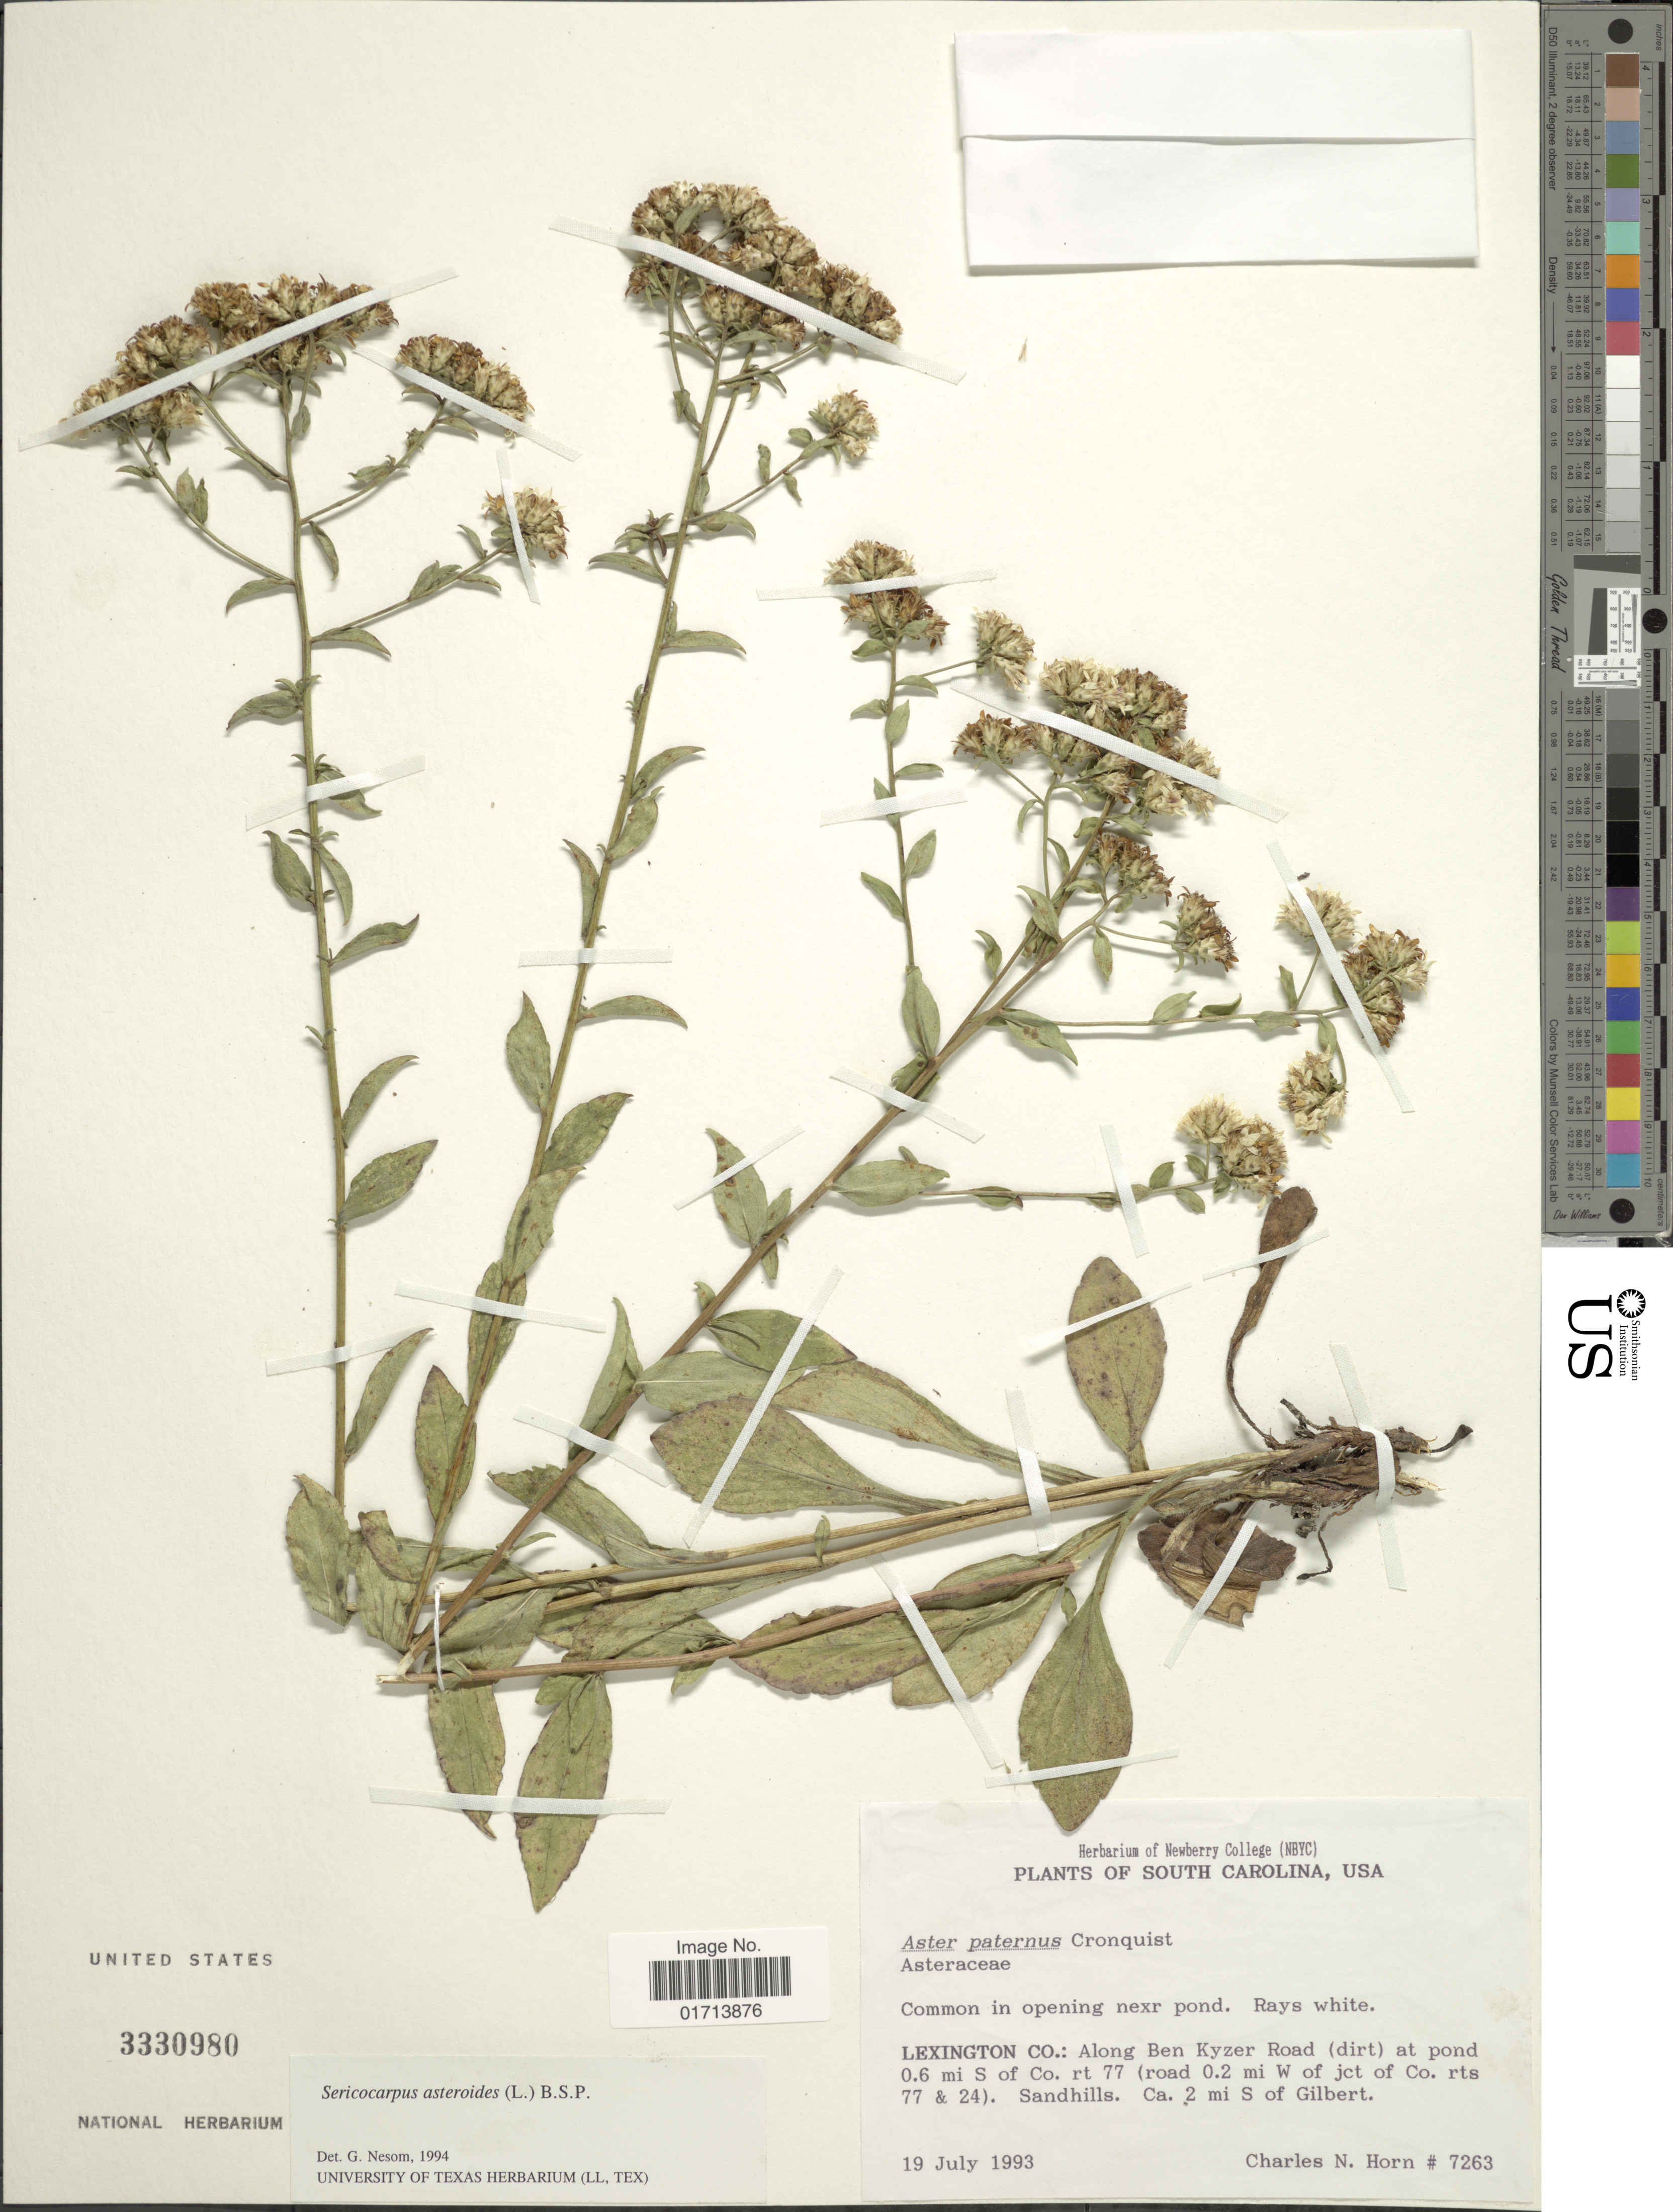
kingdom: Plantae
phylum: Tracheophyta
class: Magnoliopsida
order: Asterales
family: Asteraceae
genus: Sericocarpus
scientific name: Sericocarpus asteroides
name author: (L.) Britton, Stearns & Poggenb.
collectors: C. N. Horn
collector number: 7263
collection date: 1993-07-19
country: United States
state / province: South Carolina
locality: Lexington Co.: Along Ben Kyzer Road (dirt) at pond 0.6 mi S of Co. rt 77 (road 0.2 mi W of jct of Co. rts 77 & 24) Sandhills, Ca. 2 mi S of Gilbert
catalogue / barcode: US 3330980